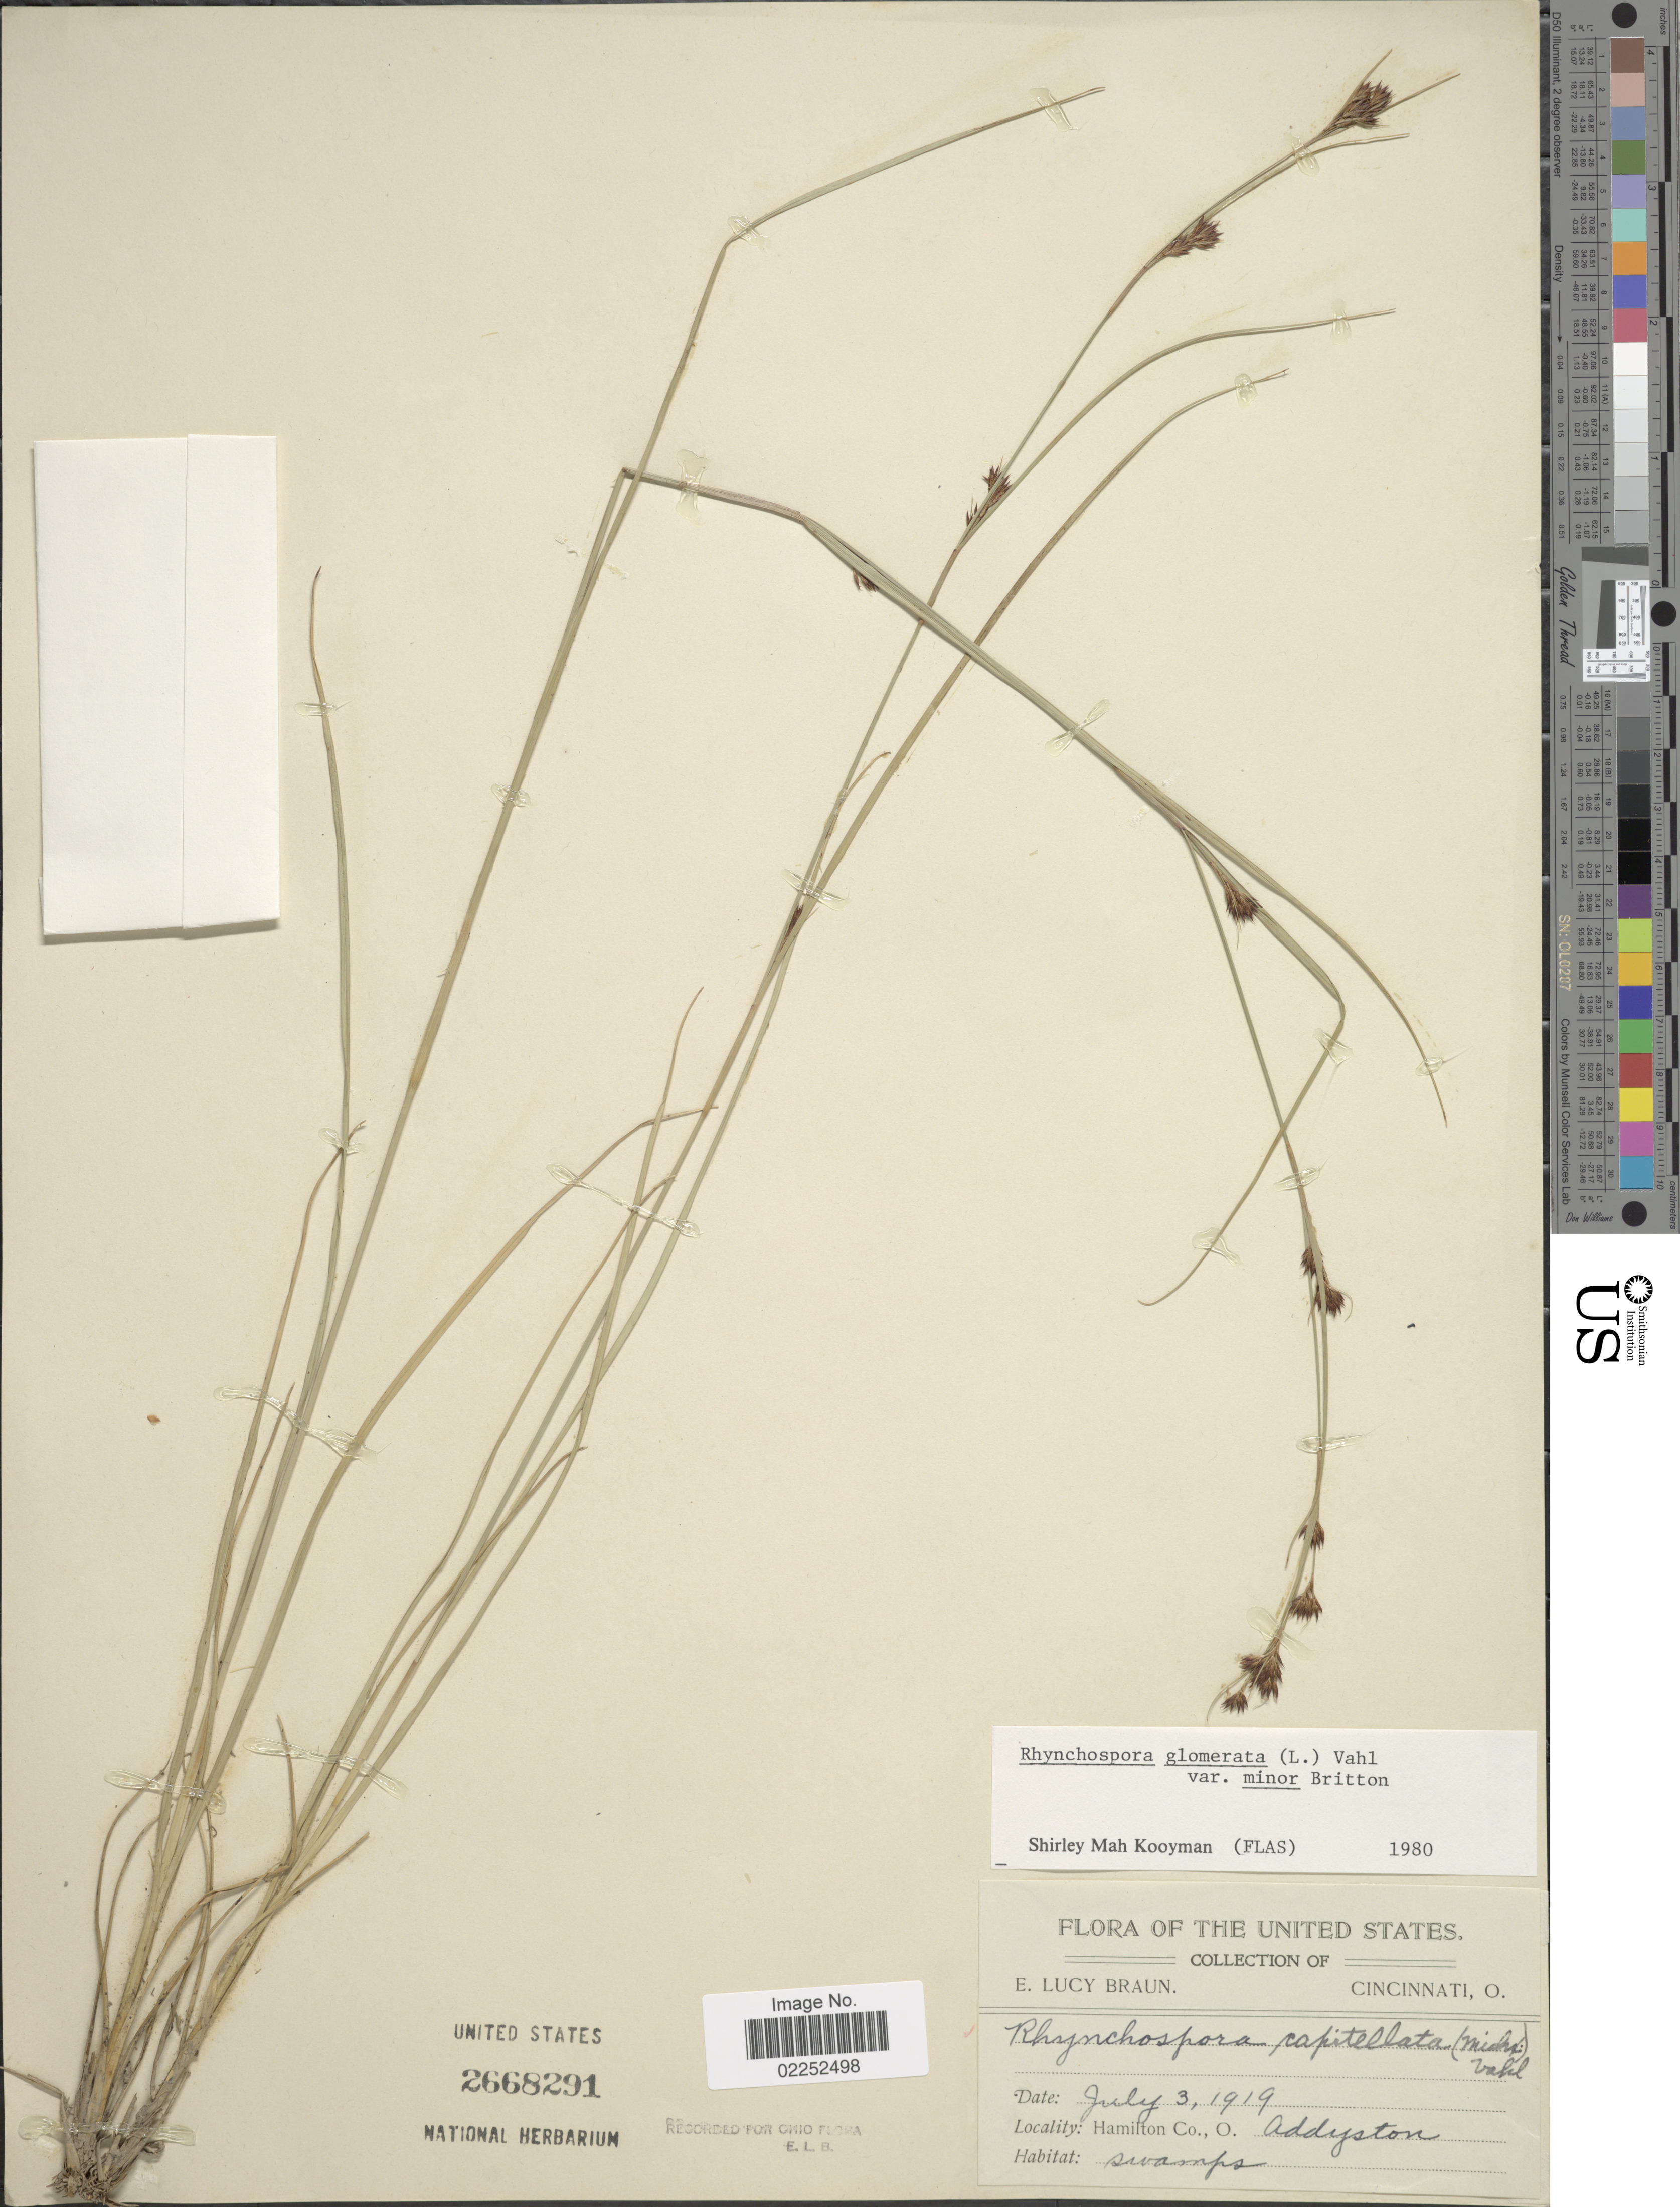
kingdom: Plantae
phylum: Tracheophyta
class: Liliopsida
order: Poales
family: Cyperaceae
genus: Rhynchospora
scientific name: Rhynchospora capitellata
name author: (Michx.) Vahl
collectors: E. L. Braun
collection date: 1919-07-03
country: United States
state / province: Ohio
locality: Hamilton Co., Addyston, swamps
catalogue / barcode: US 2668291